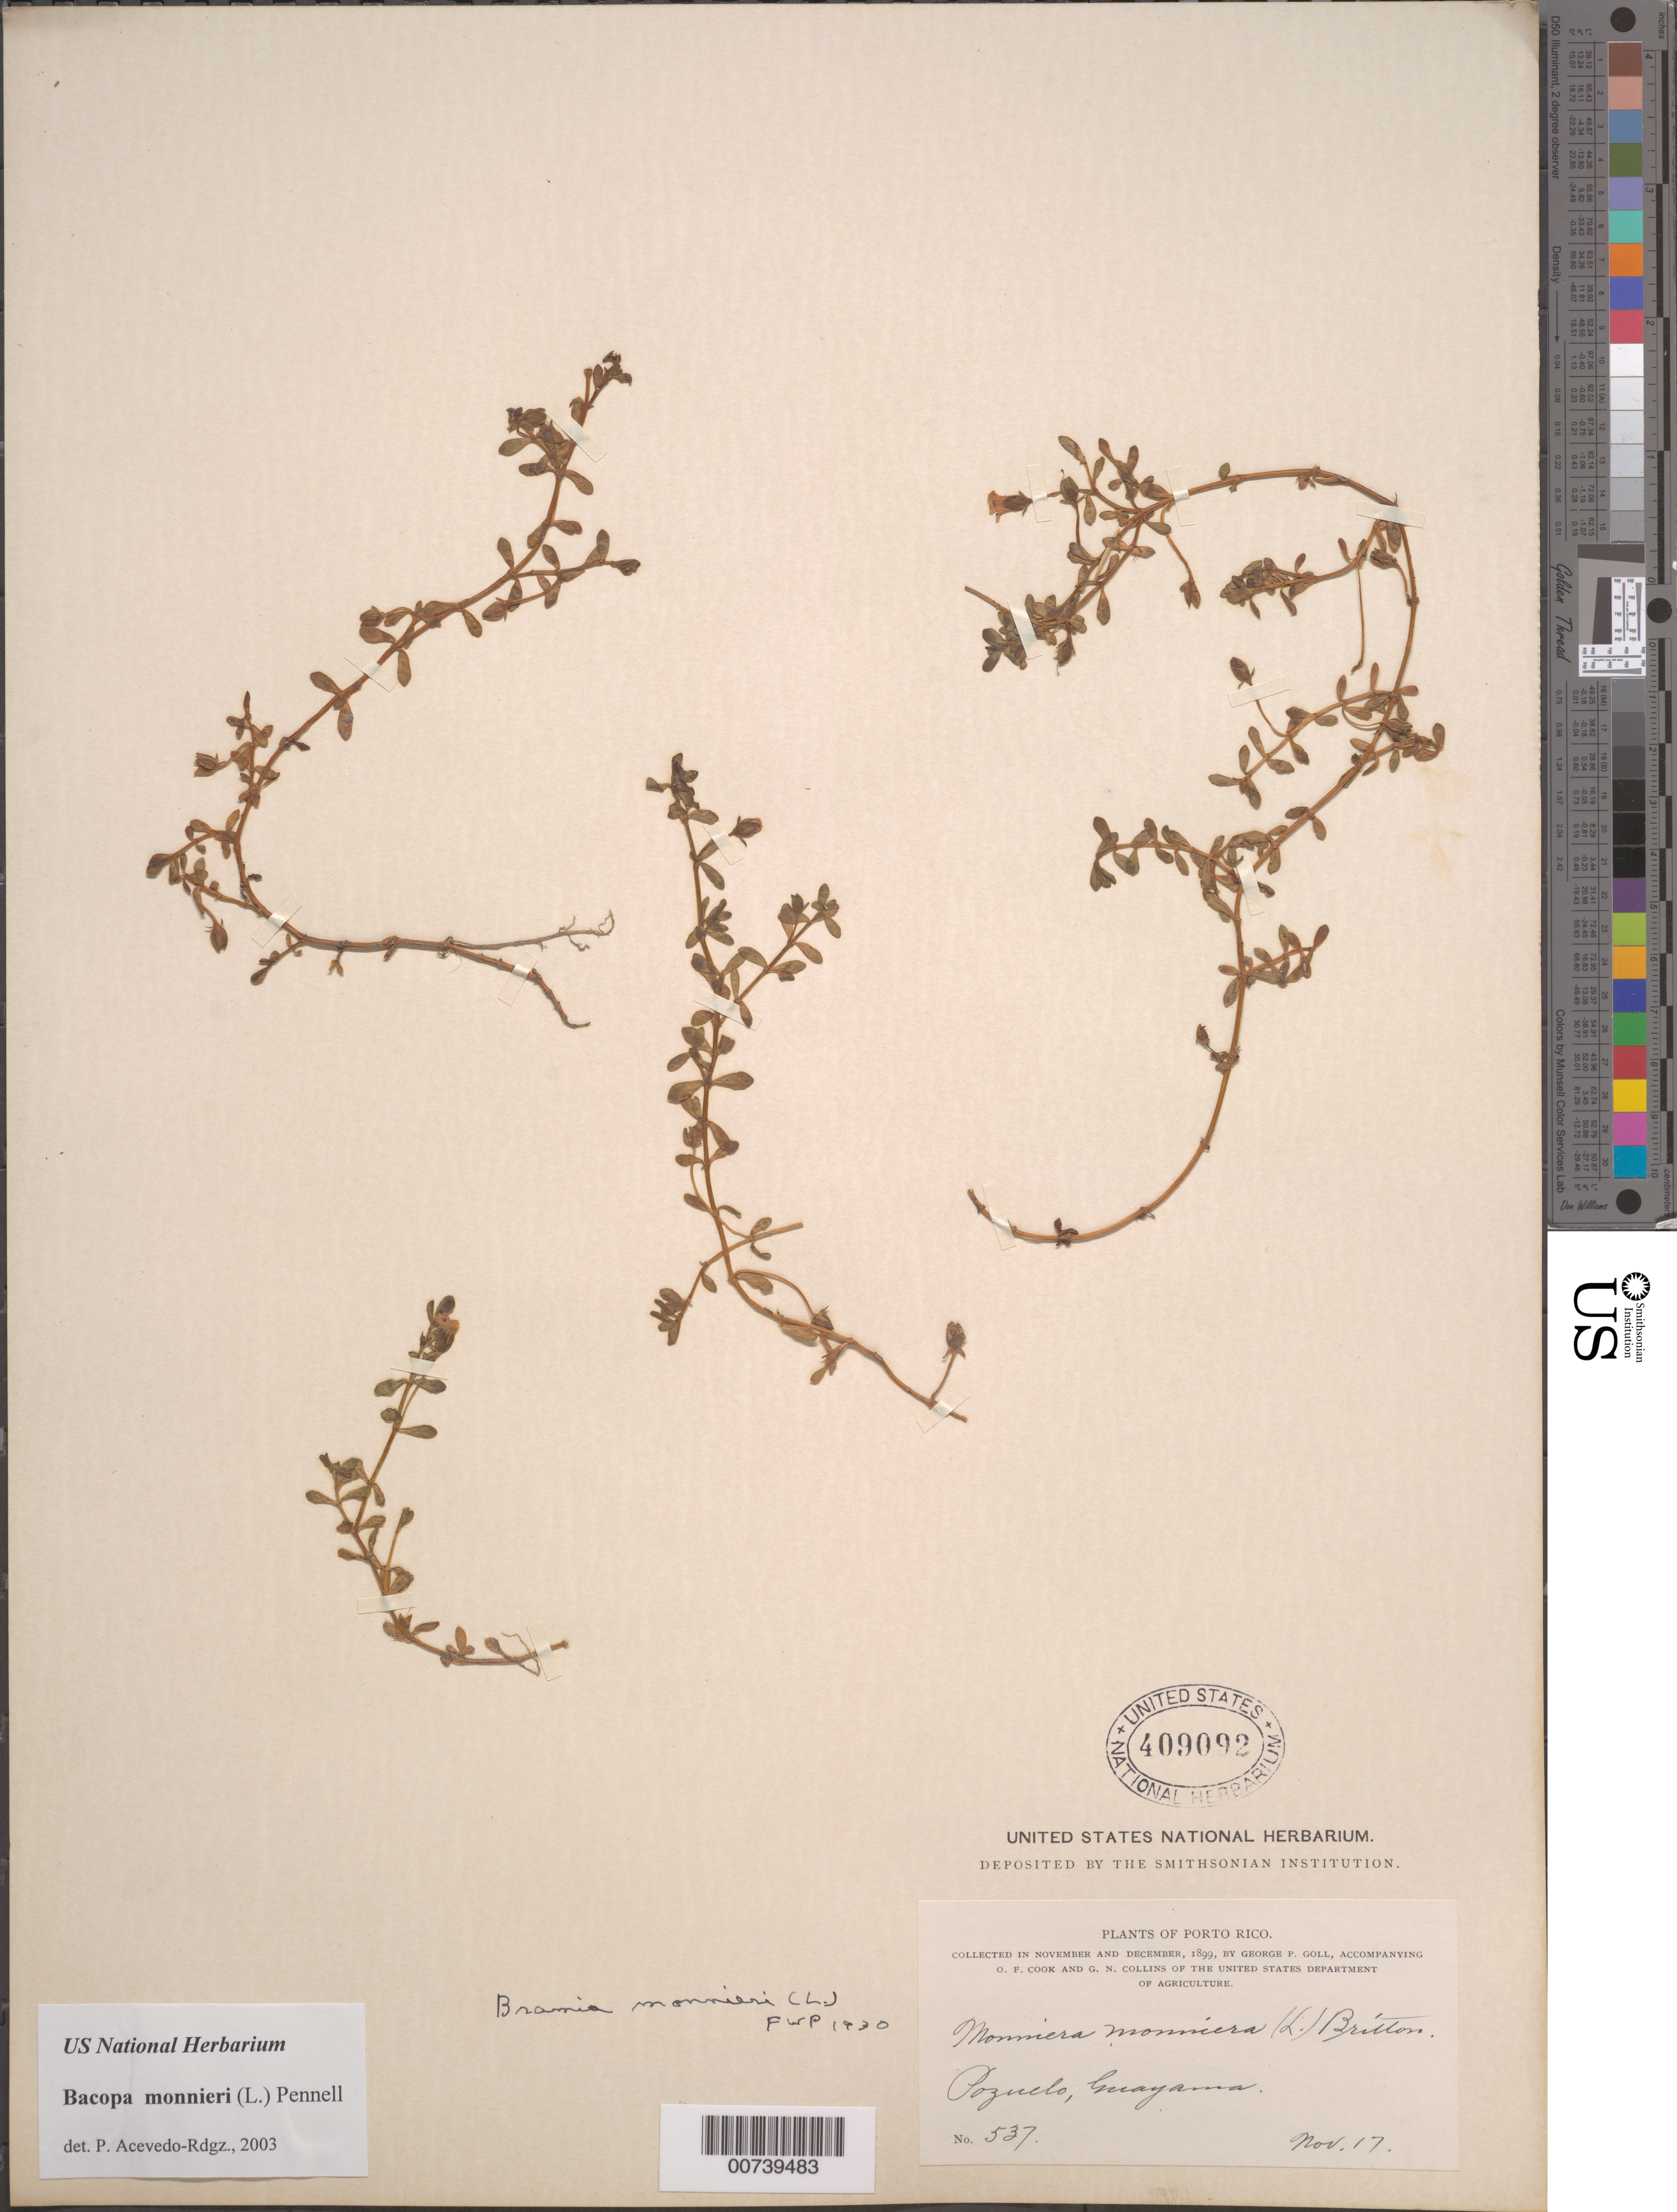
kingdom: Plantae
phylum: Tracheophyta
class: Magnoliopsida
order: Lamiales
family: Plantaginaceae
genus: Bacopa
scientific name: Bacopa monnieri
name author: (L.) Wettst.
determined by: Acevedo-Rodríguez, P., (BOT), Smithsonian Institution - National Museum of Natural History (UNITED STATES)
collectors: G. Goll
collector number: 537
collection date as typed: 17 Nov 1899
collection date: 1899-11-17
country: Puerto Rico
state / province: Guayama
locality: Pozuelo, Guayama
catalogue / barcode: US 409092